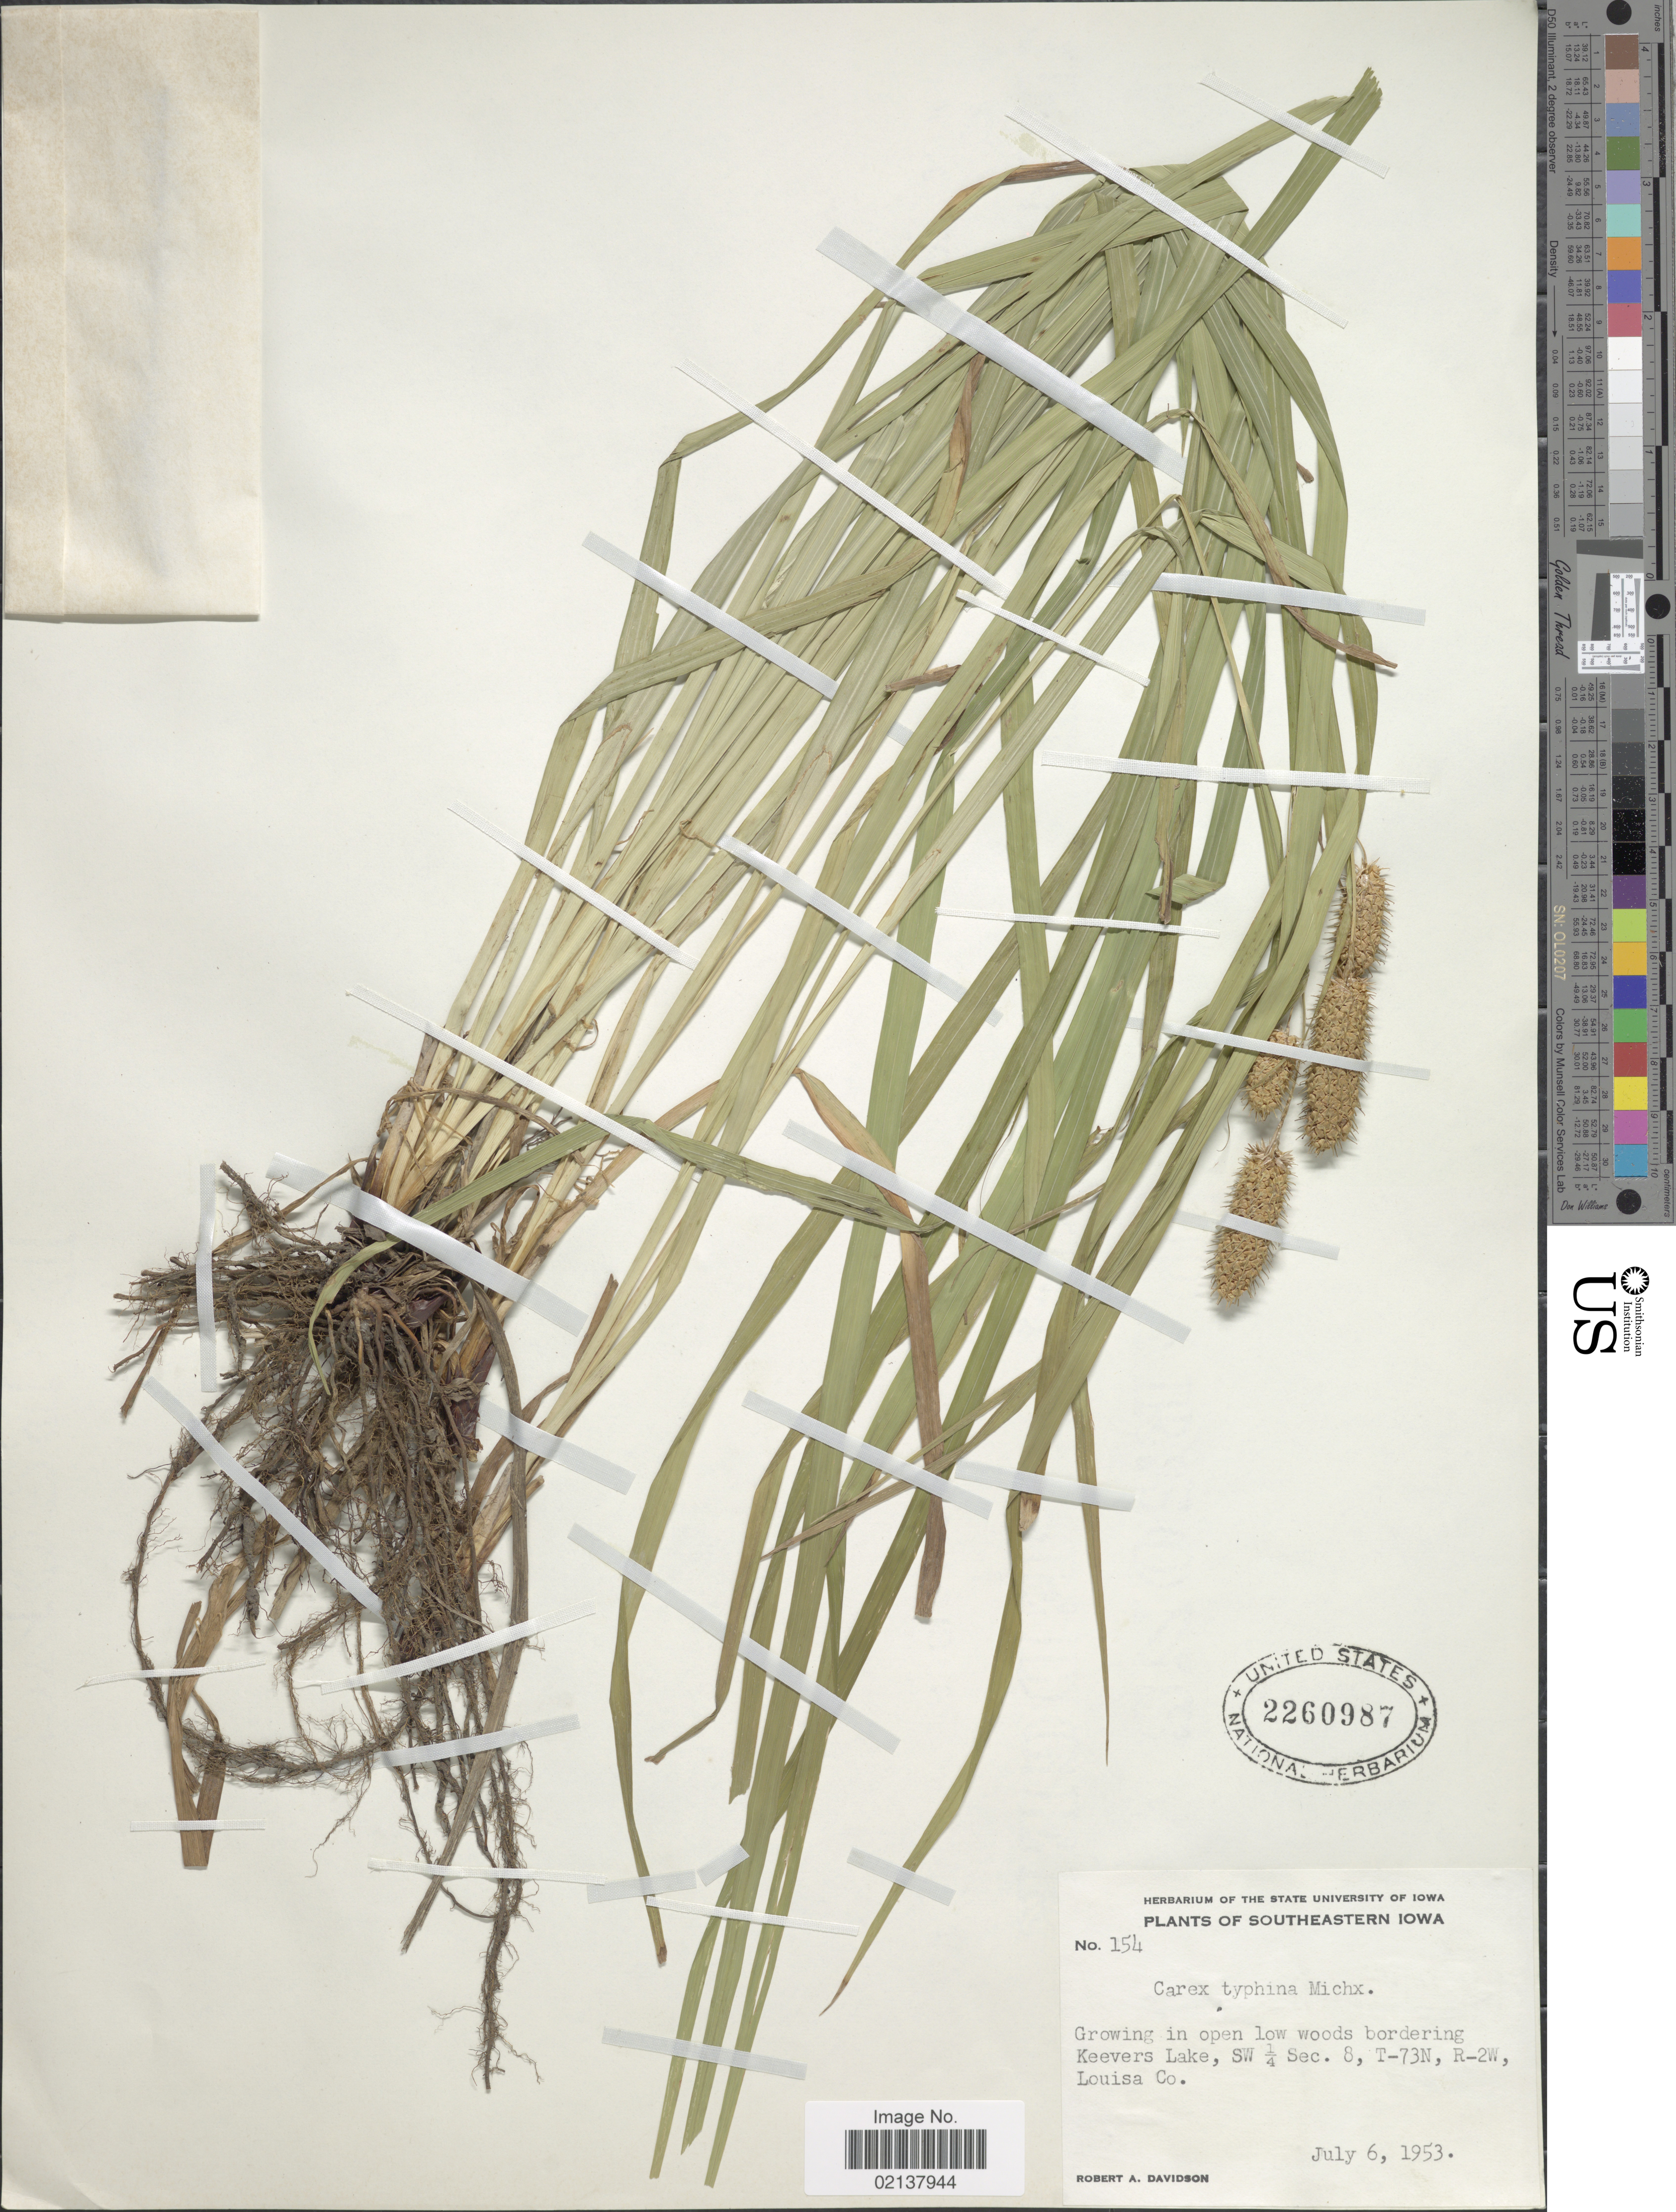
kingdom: Plantae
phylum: Tracheophyta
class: Liliopsida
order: Poales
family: Cyperaceae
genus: Carex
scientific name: Carex typhina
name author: Michx.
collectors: R. A. Davidson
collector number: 154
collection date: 1953-07-06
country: United States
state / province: Iowa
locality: Southern Iowa.Growing in open low woods bordering Keevers Lake, SW¼ Sec. 8, T-73N, R-2W, Louisa Co.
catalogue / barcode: US 2260987